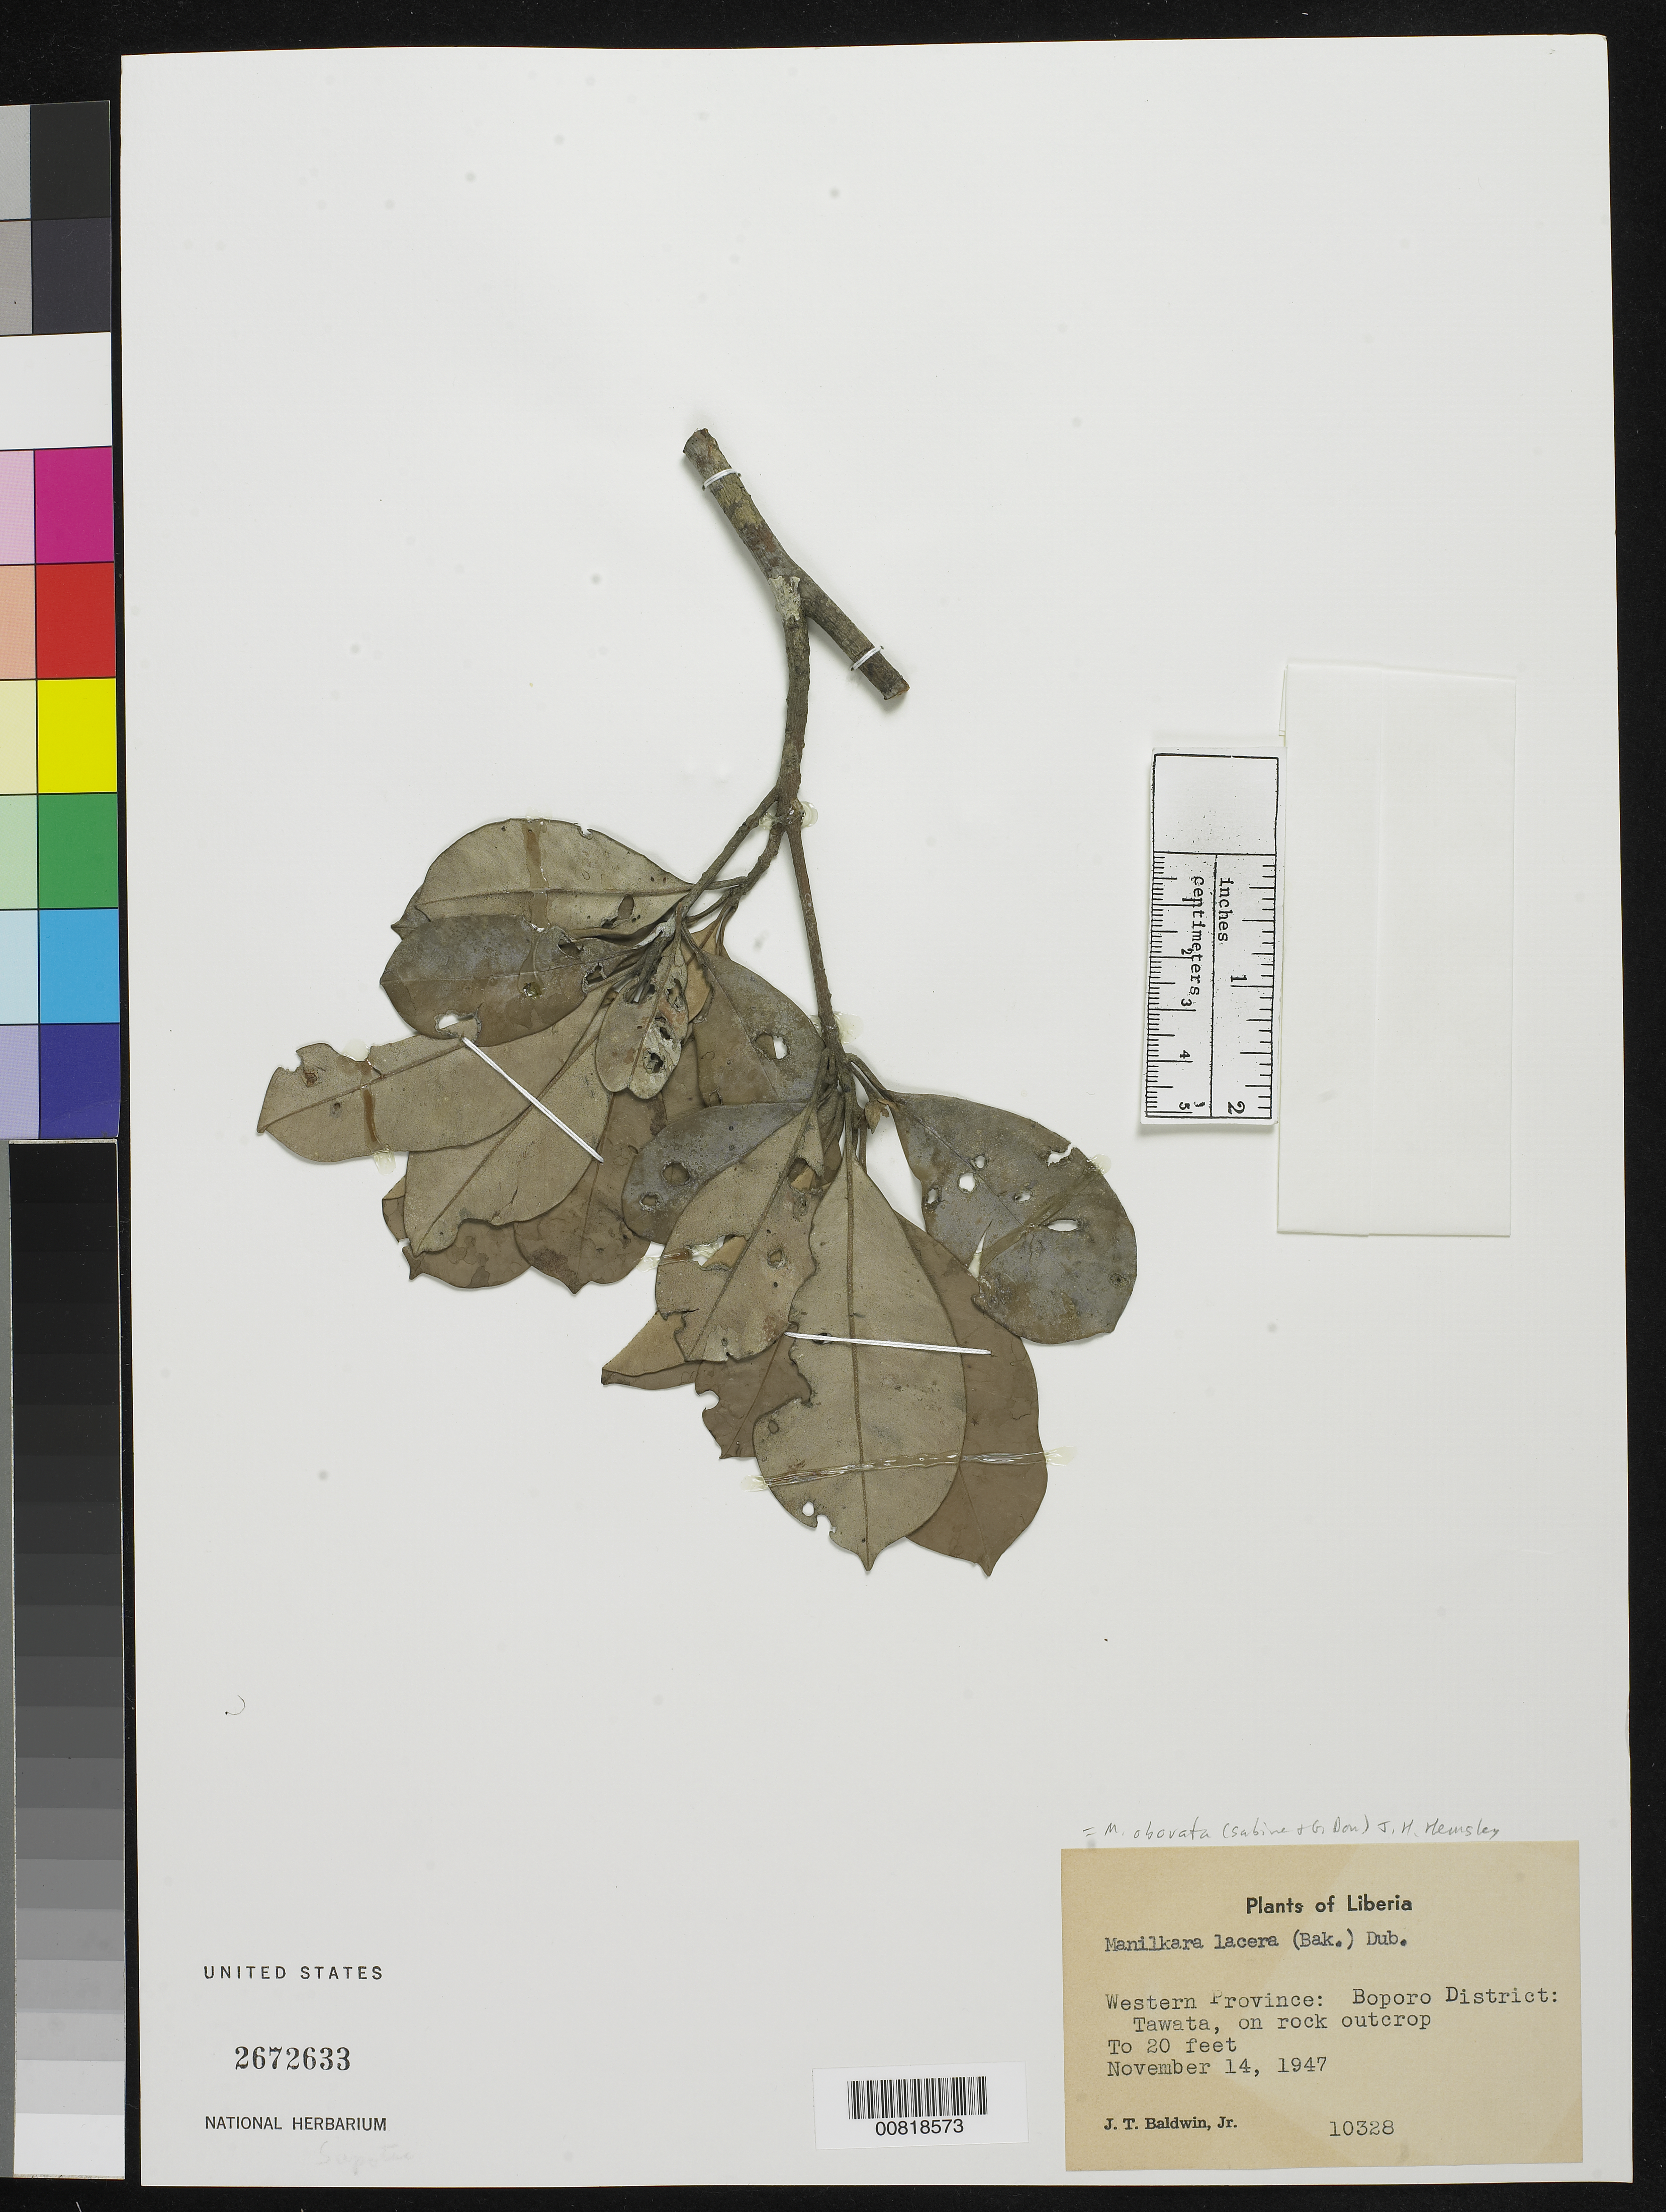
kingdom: Plantae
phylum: Tracheophyta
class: Magnoliopsida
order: Ericales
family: Sapotaceae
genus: Manilkara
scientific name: Manilkara obovata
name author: (Sabine & G. Don) J.H. Hemsl.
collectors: J. T. Baldwin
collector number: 10328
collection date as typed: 14 Nov 1947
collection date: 1947-11-14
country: Liberia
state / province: Gbarpolu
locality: Western Province: Boporo District, Tawata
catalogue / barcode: US 2672633